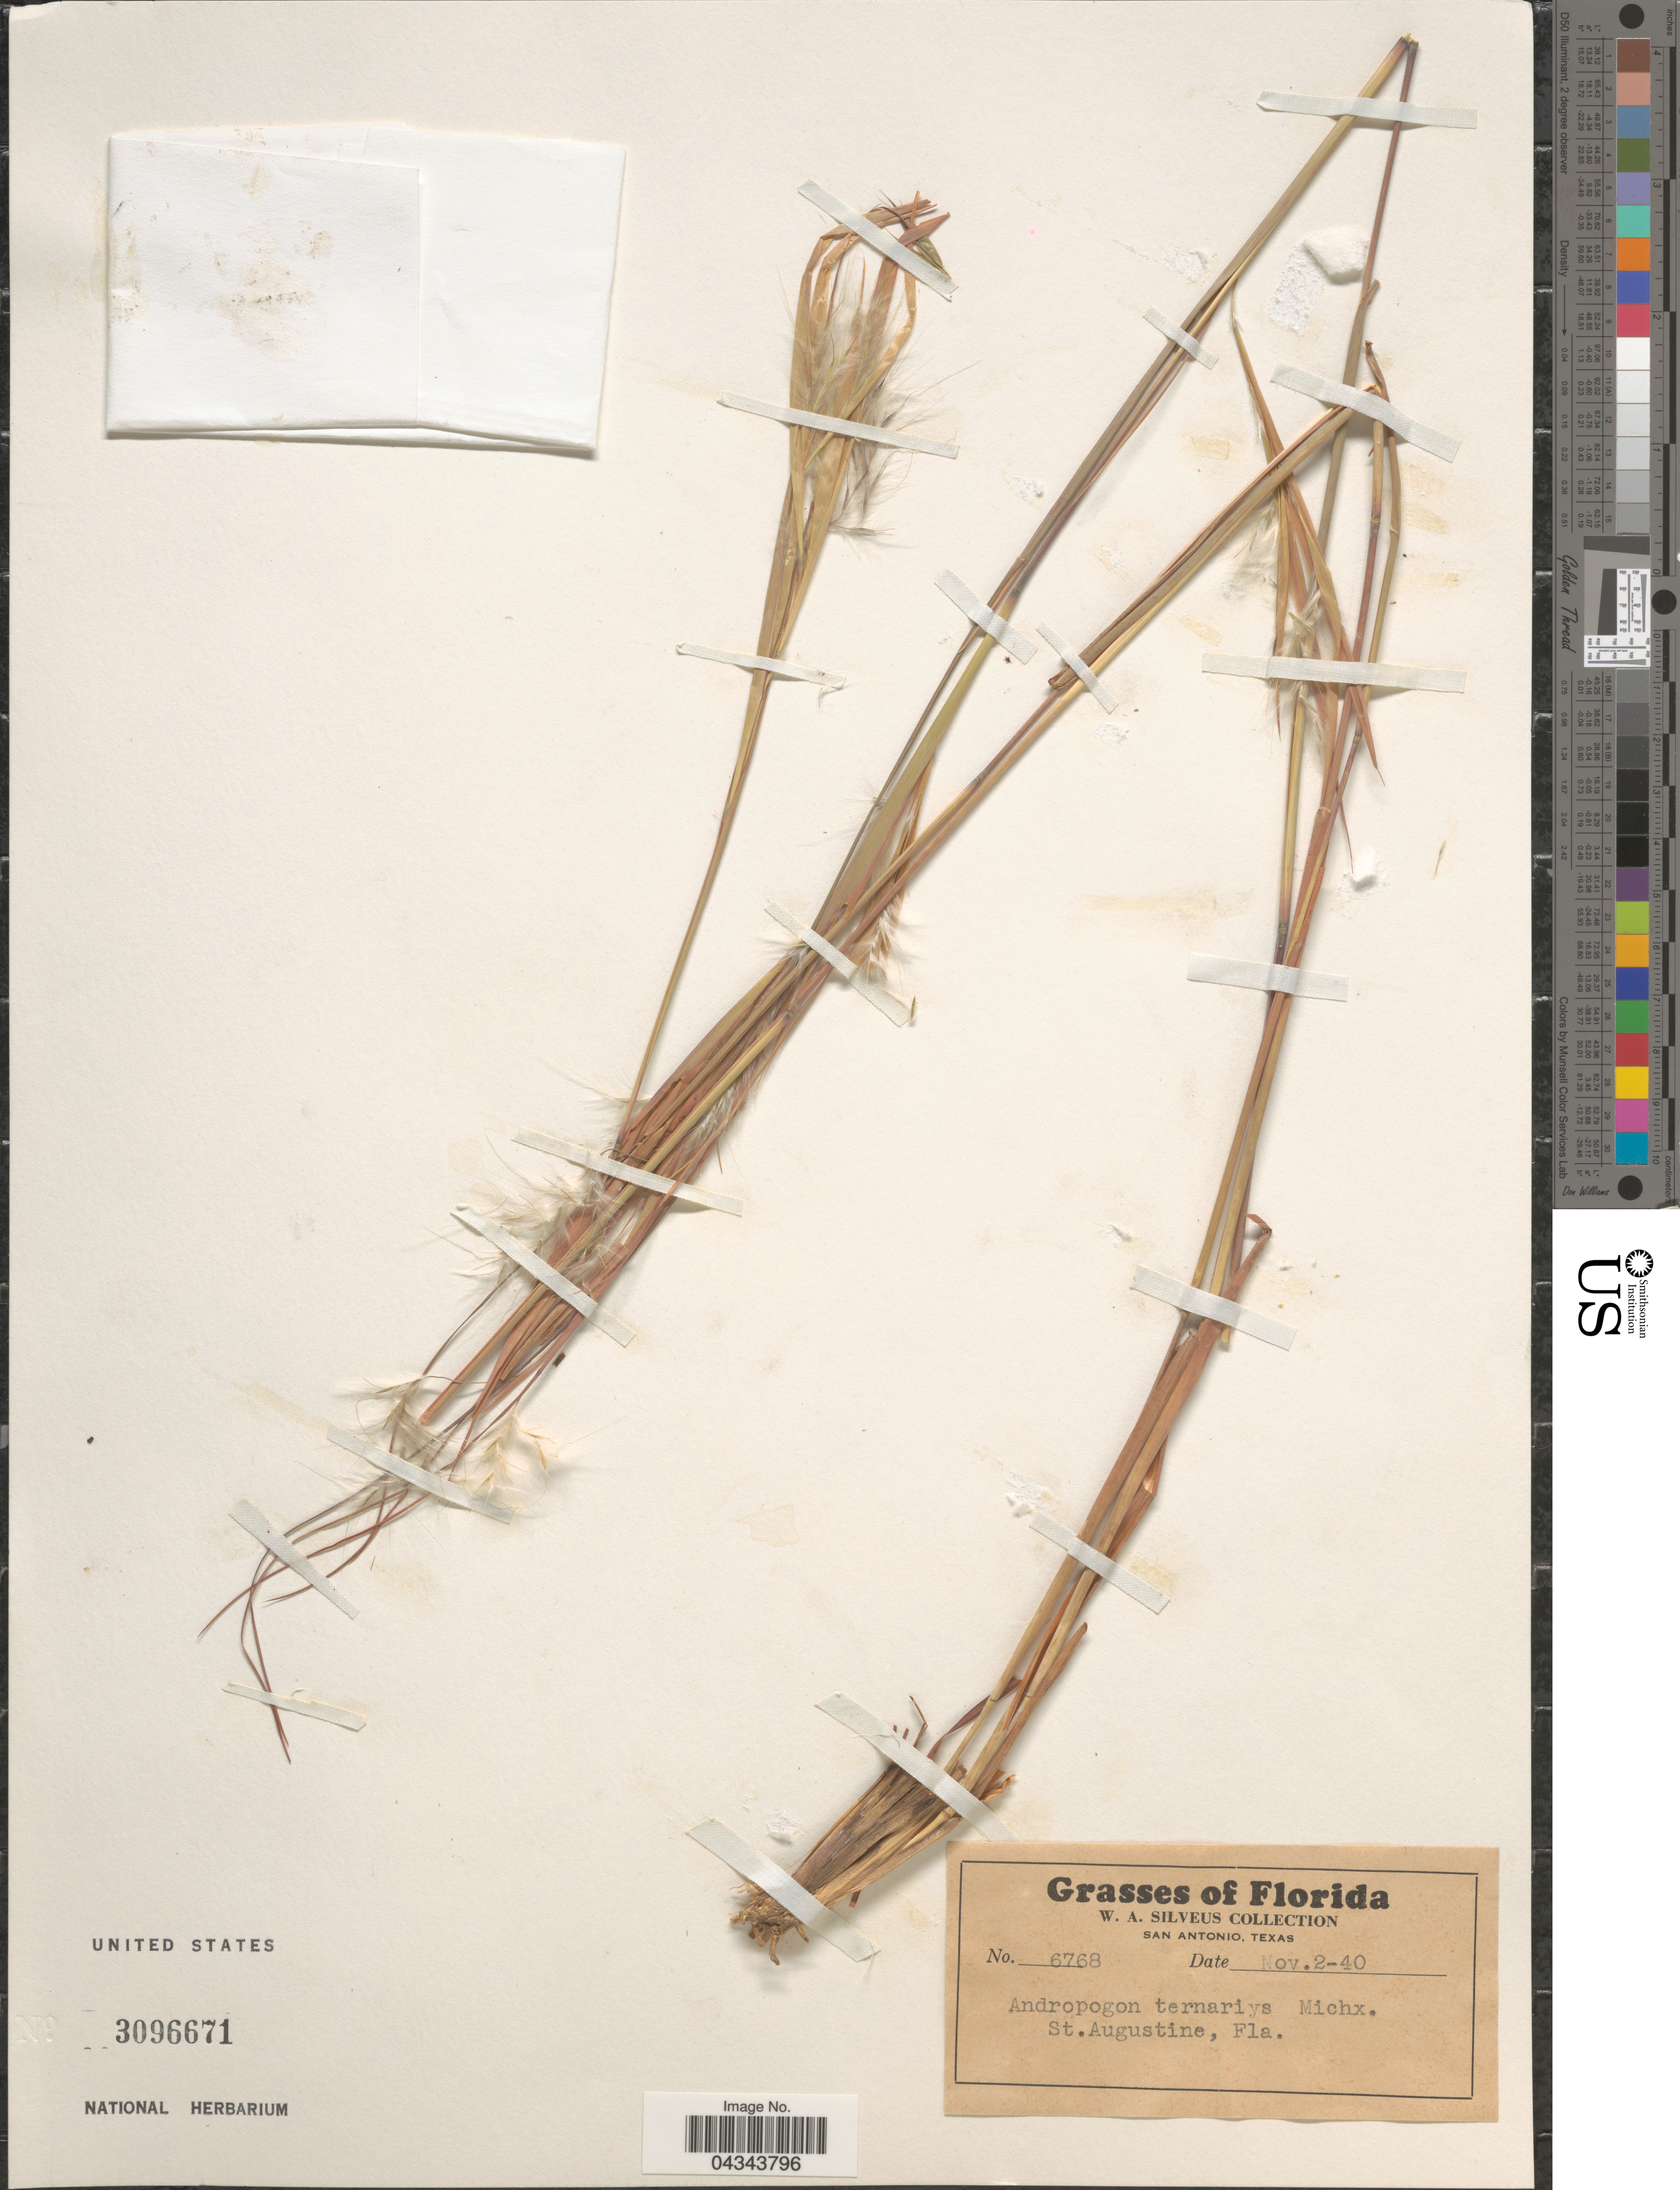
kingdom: Plantae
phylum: Tracheophyta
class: Liliopsida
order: Poales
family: Poaceae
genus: Andropogon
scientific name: Andropogon ternarius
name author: Michx.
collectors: W. Silveus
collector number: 6768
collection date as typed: Transcribed d/m/y: 2/11/40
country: United States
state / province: Florida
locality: St. Augustine.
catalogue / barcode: US 3096671